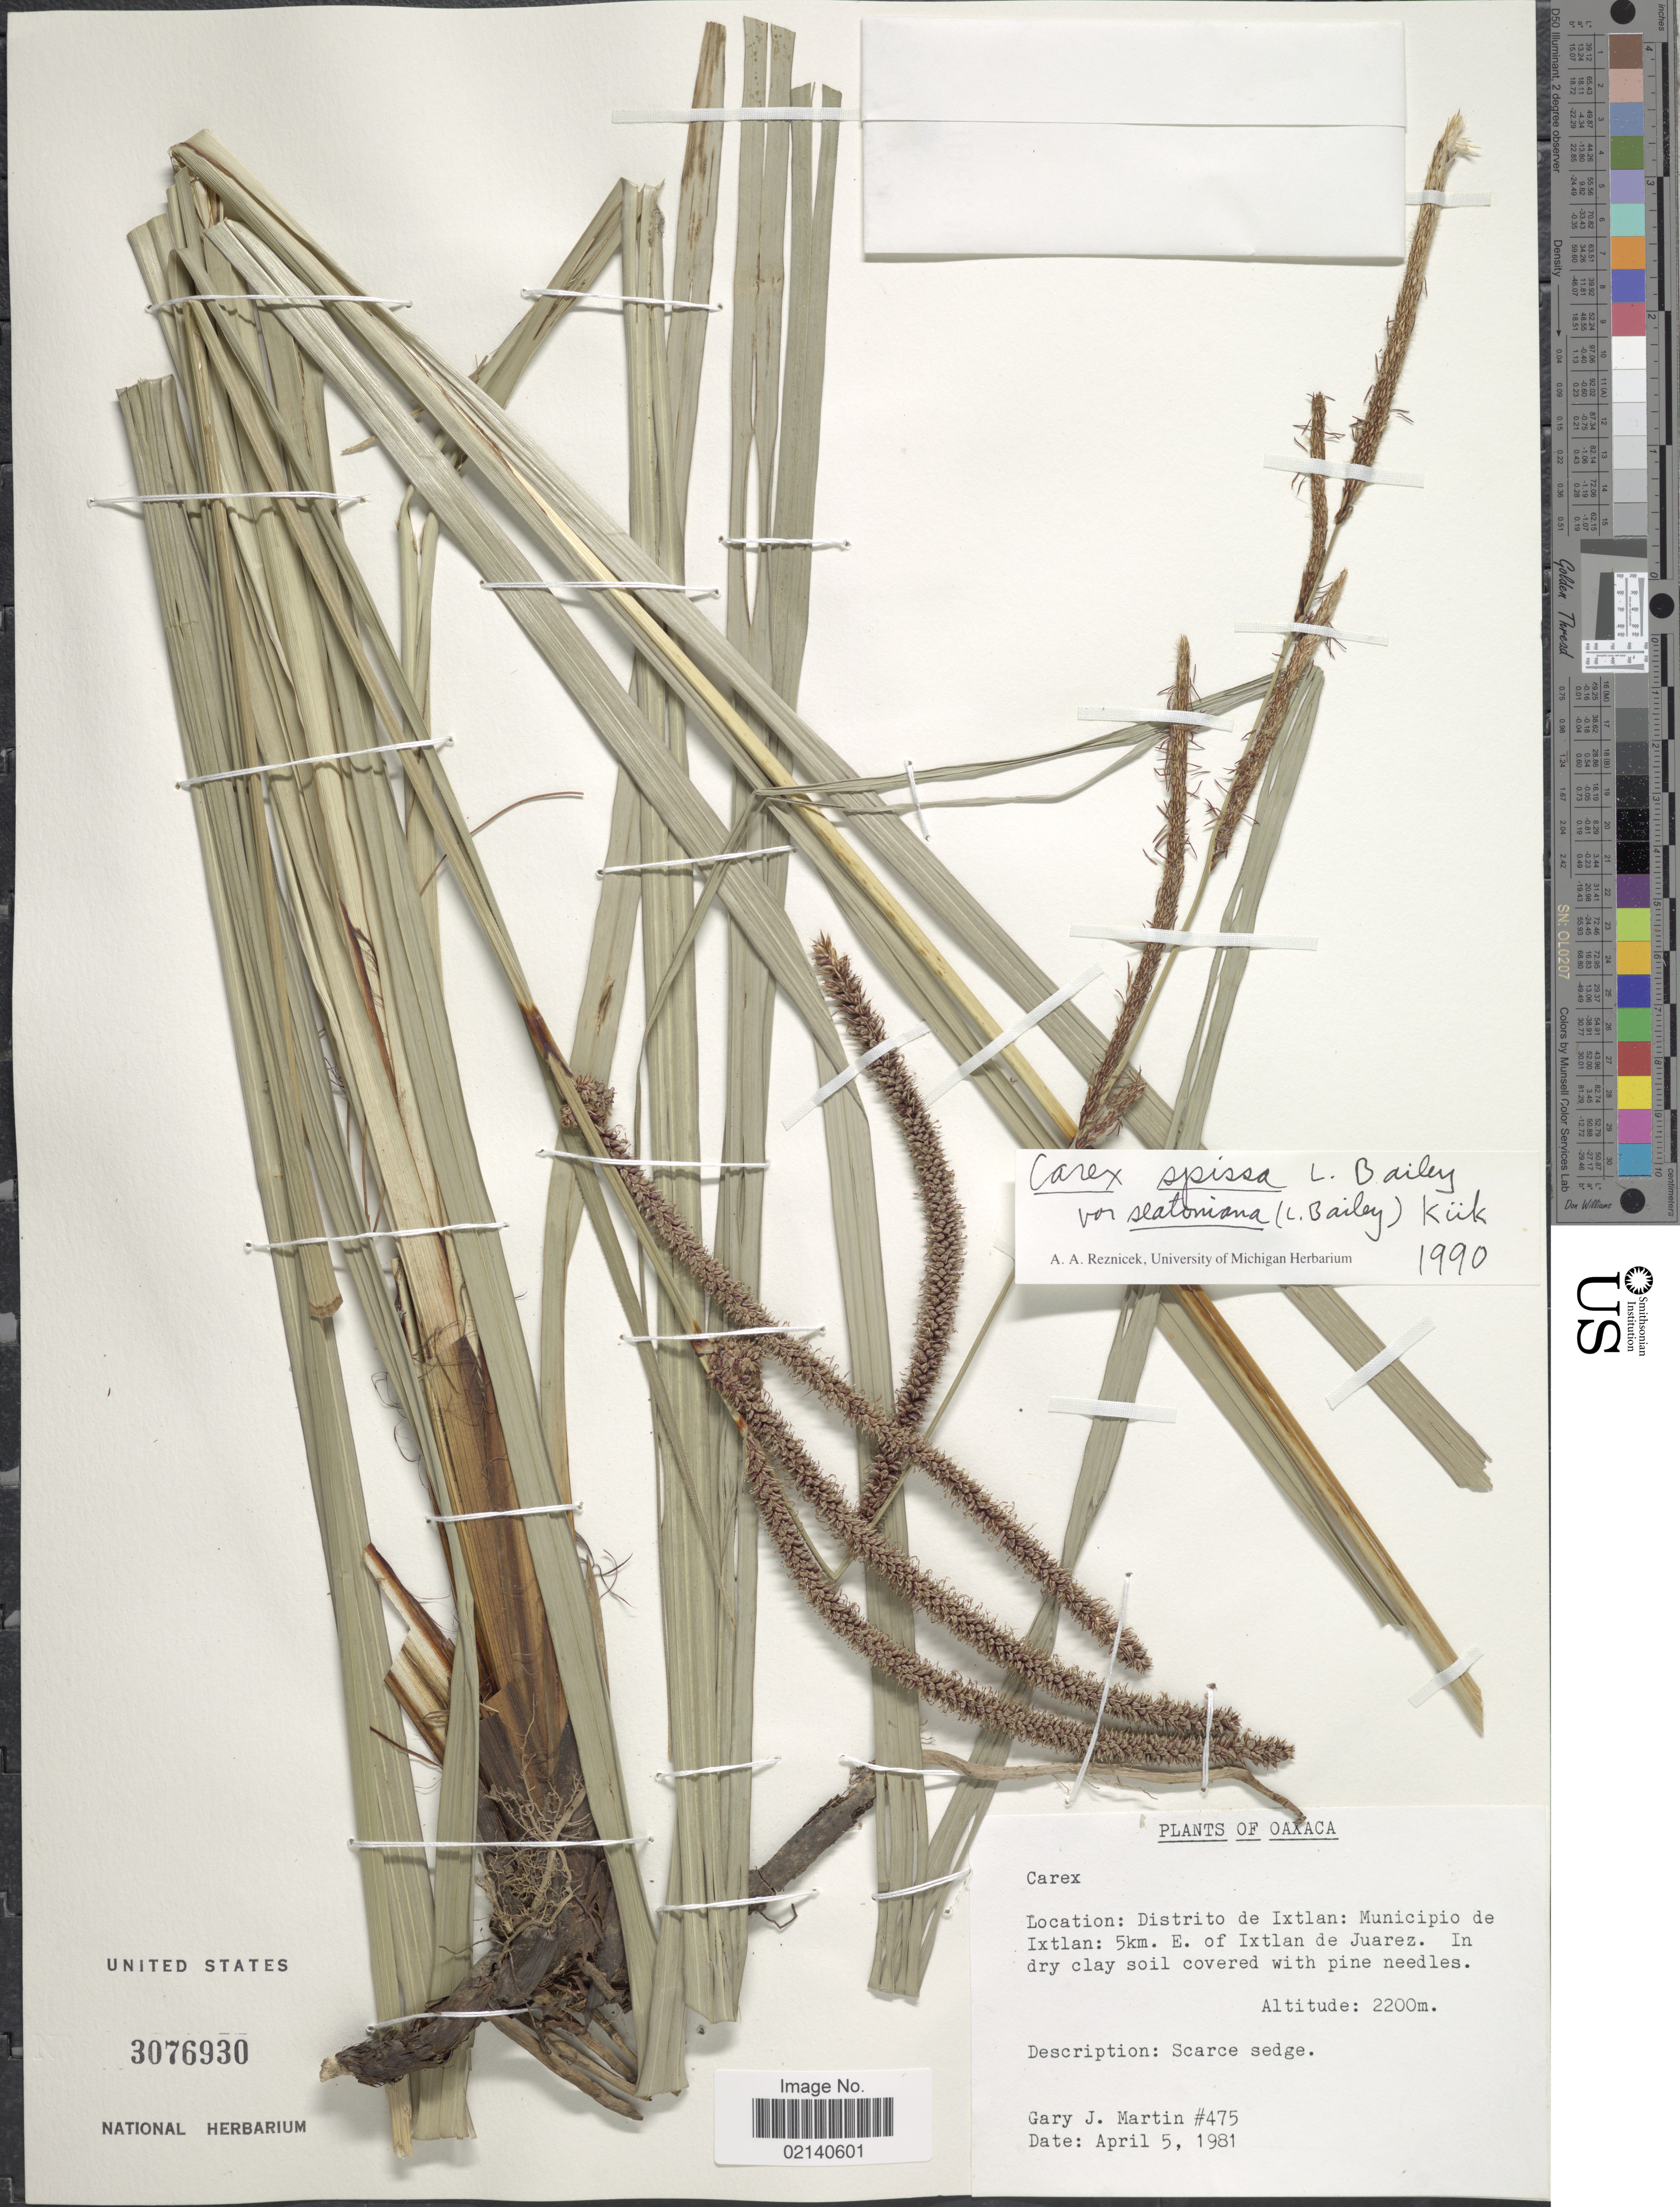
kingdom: Plantae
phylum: Tracheophyta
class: Liliopsida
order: Poales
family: Cyperaceae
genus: Carex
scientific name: Carex spissa var. seatoniana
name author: (L.H. Bailey) Kük.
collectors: G. J. Martin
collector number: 475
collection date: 1981-04-05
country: Mexico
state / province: Oaxaca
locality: Distrito de Ixtlan: Municipio de Ixtlan: 5km. E. of Ixtlan de Juarez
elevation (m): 2200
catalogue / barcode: US 3076930